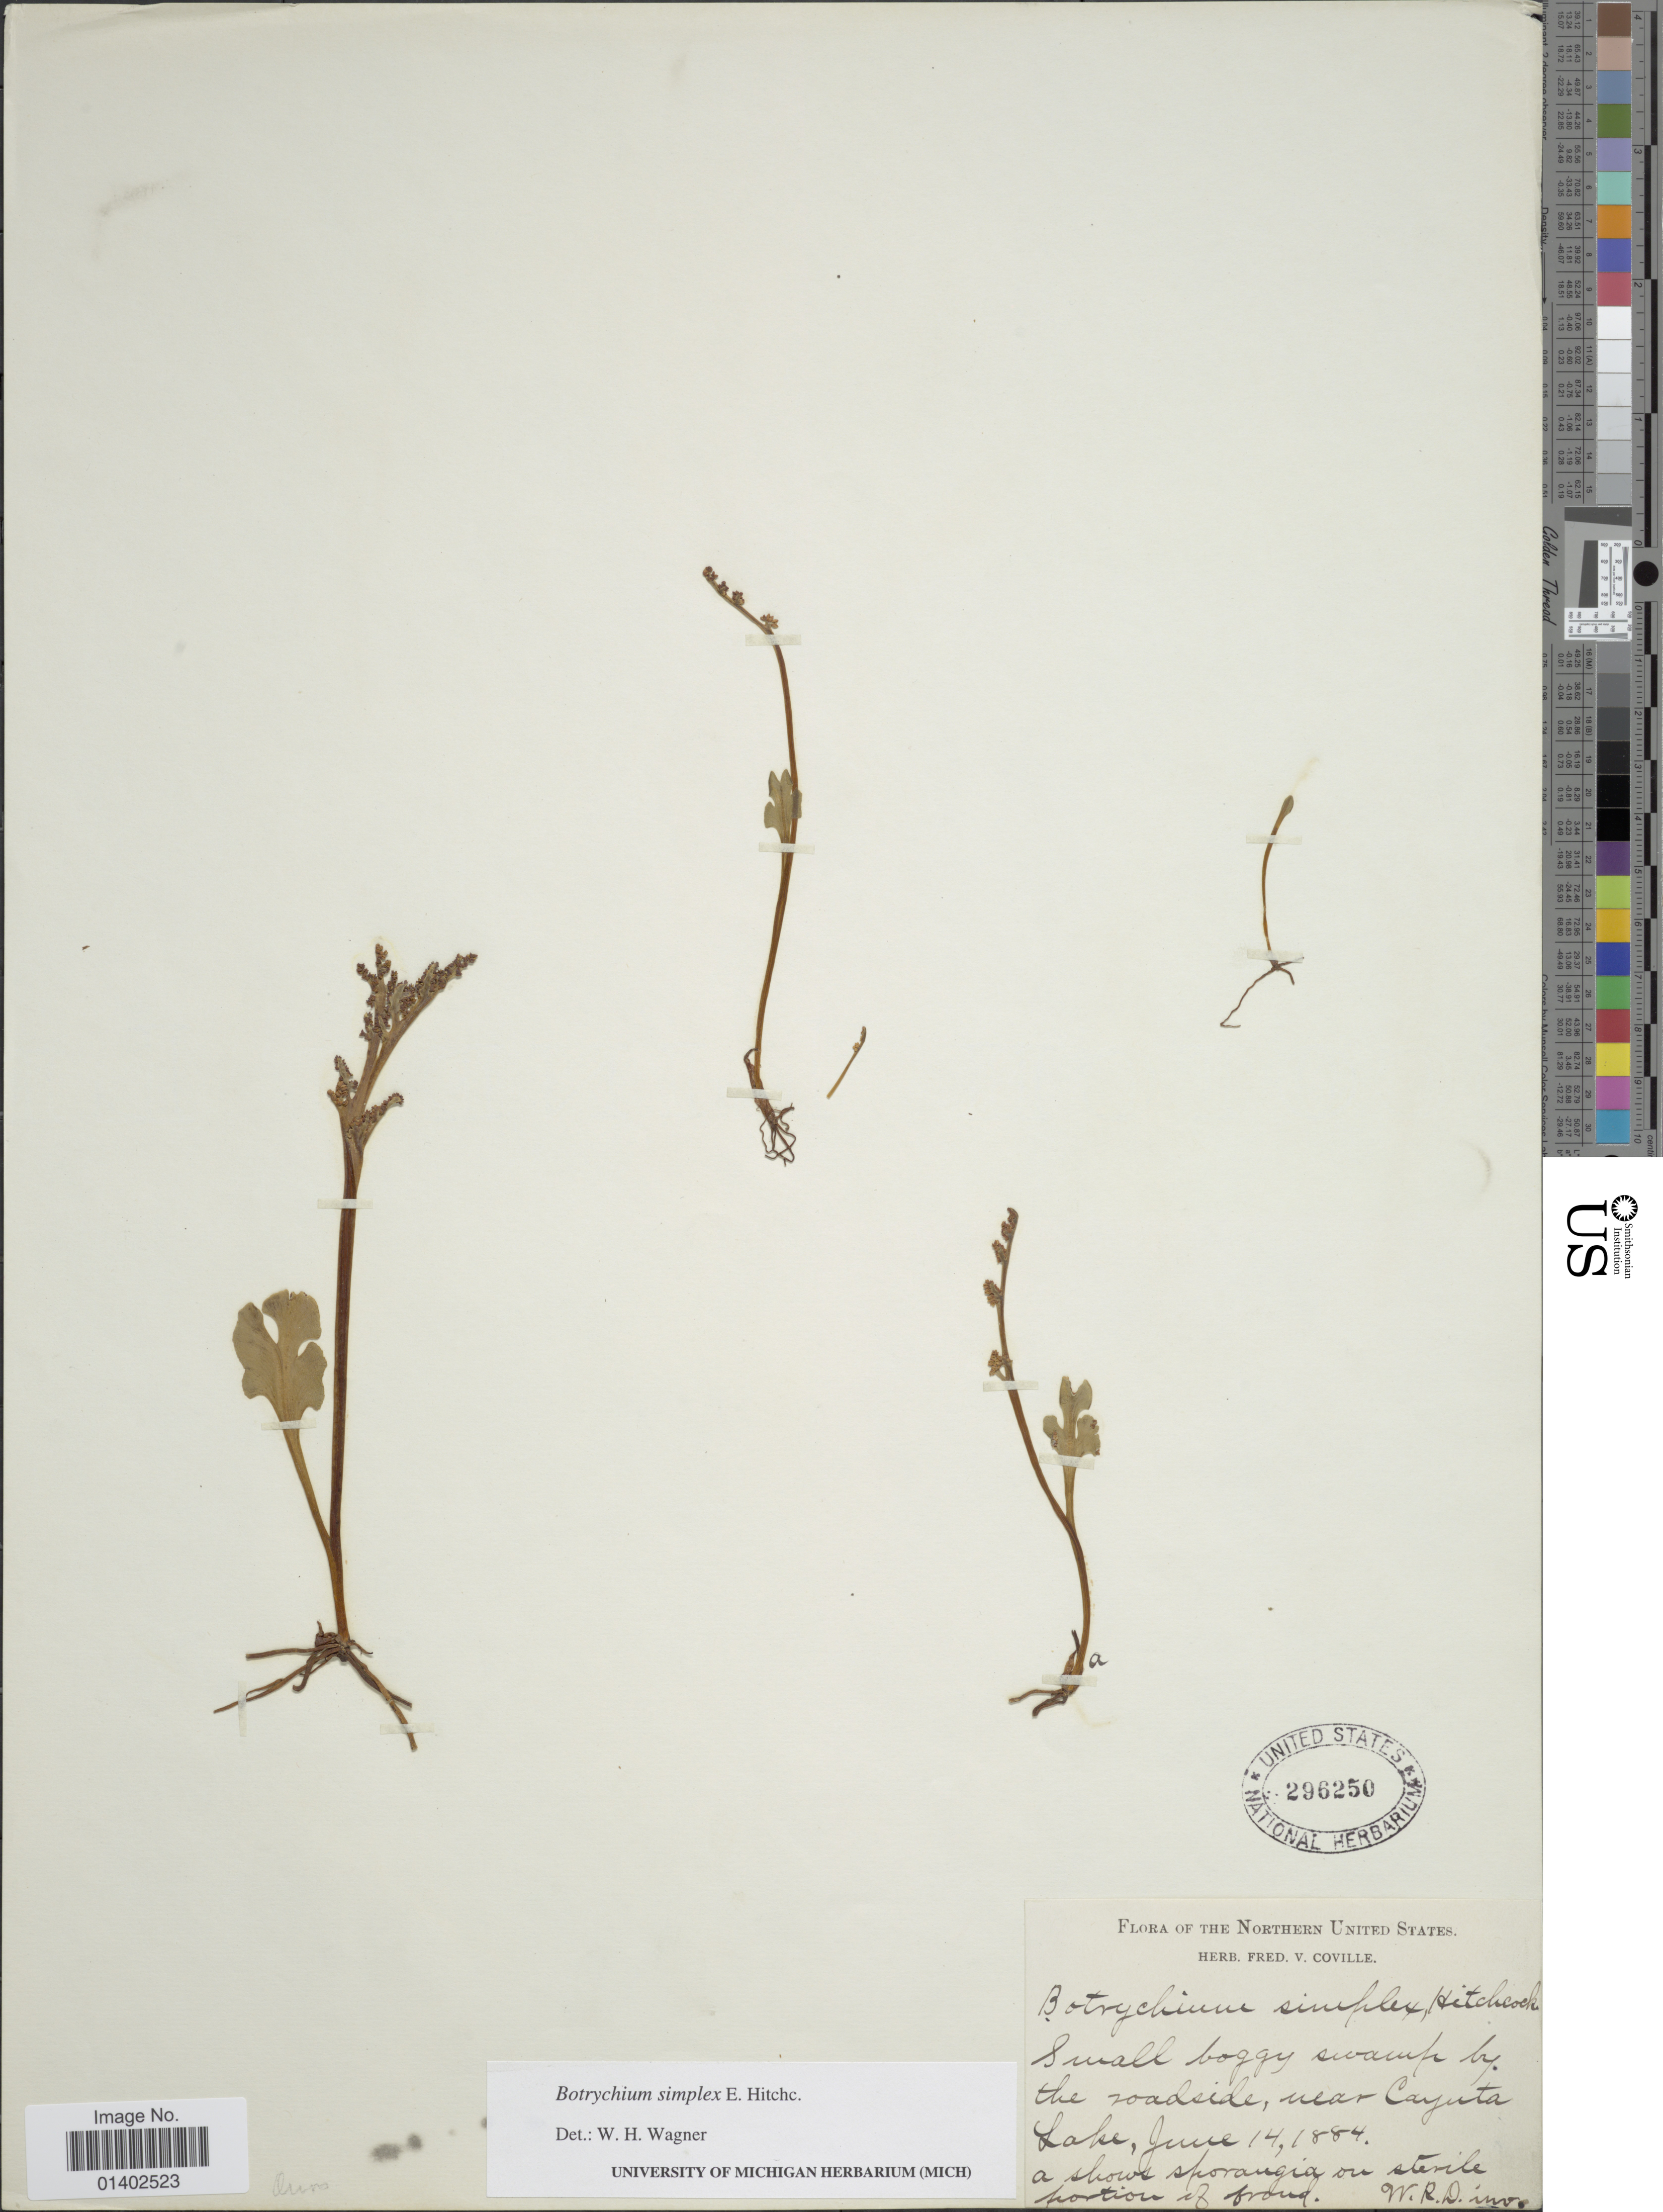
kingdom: Plantae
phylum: Tracheophyta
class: Polypodiopsida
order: Ophioglossales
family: Ophioglossaceae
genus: Botrychium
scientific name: Botrychium simplex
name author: E. Hitchc.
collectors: W. R. D.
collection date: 1884-06-14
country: United States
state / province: New York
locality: The Northern United States, small boggy swamp by the roadside, near Cayuta Lake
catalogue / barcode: US 296250